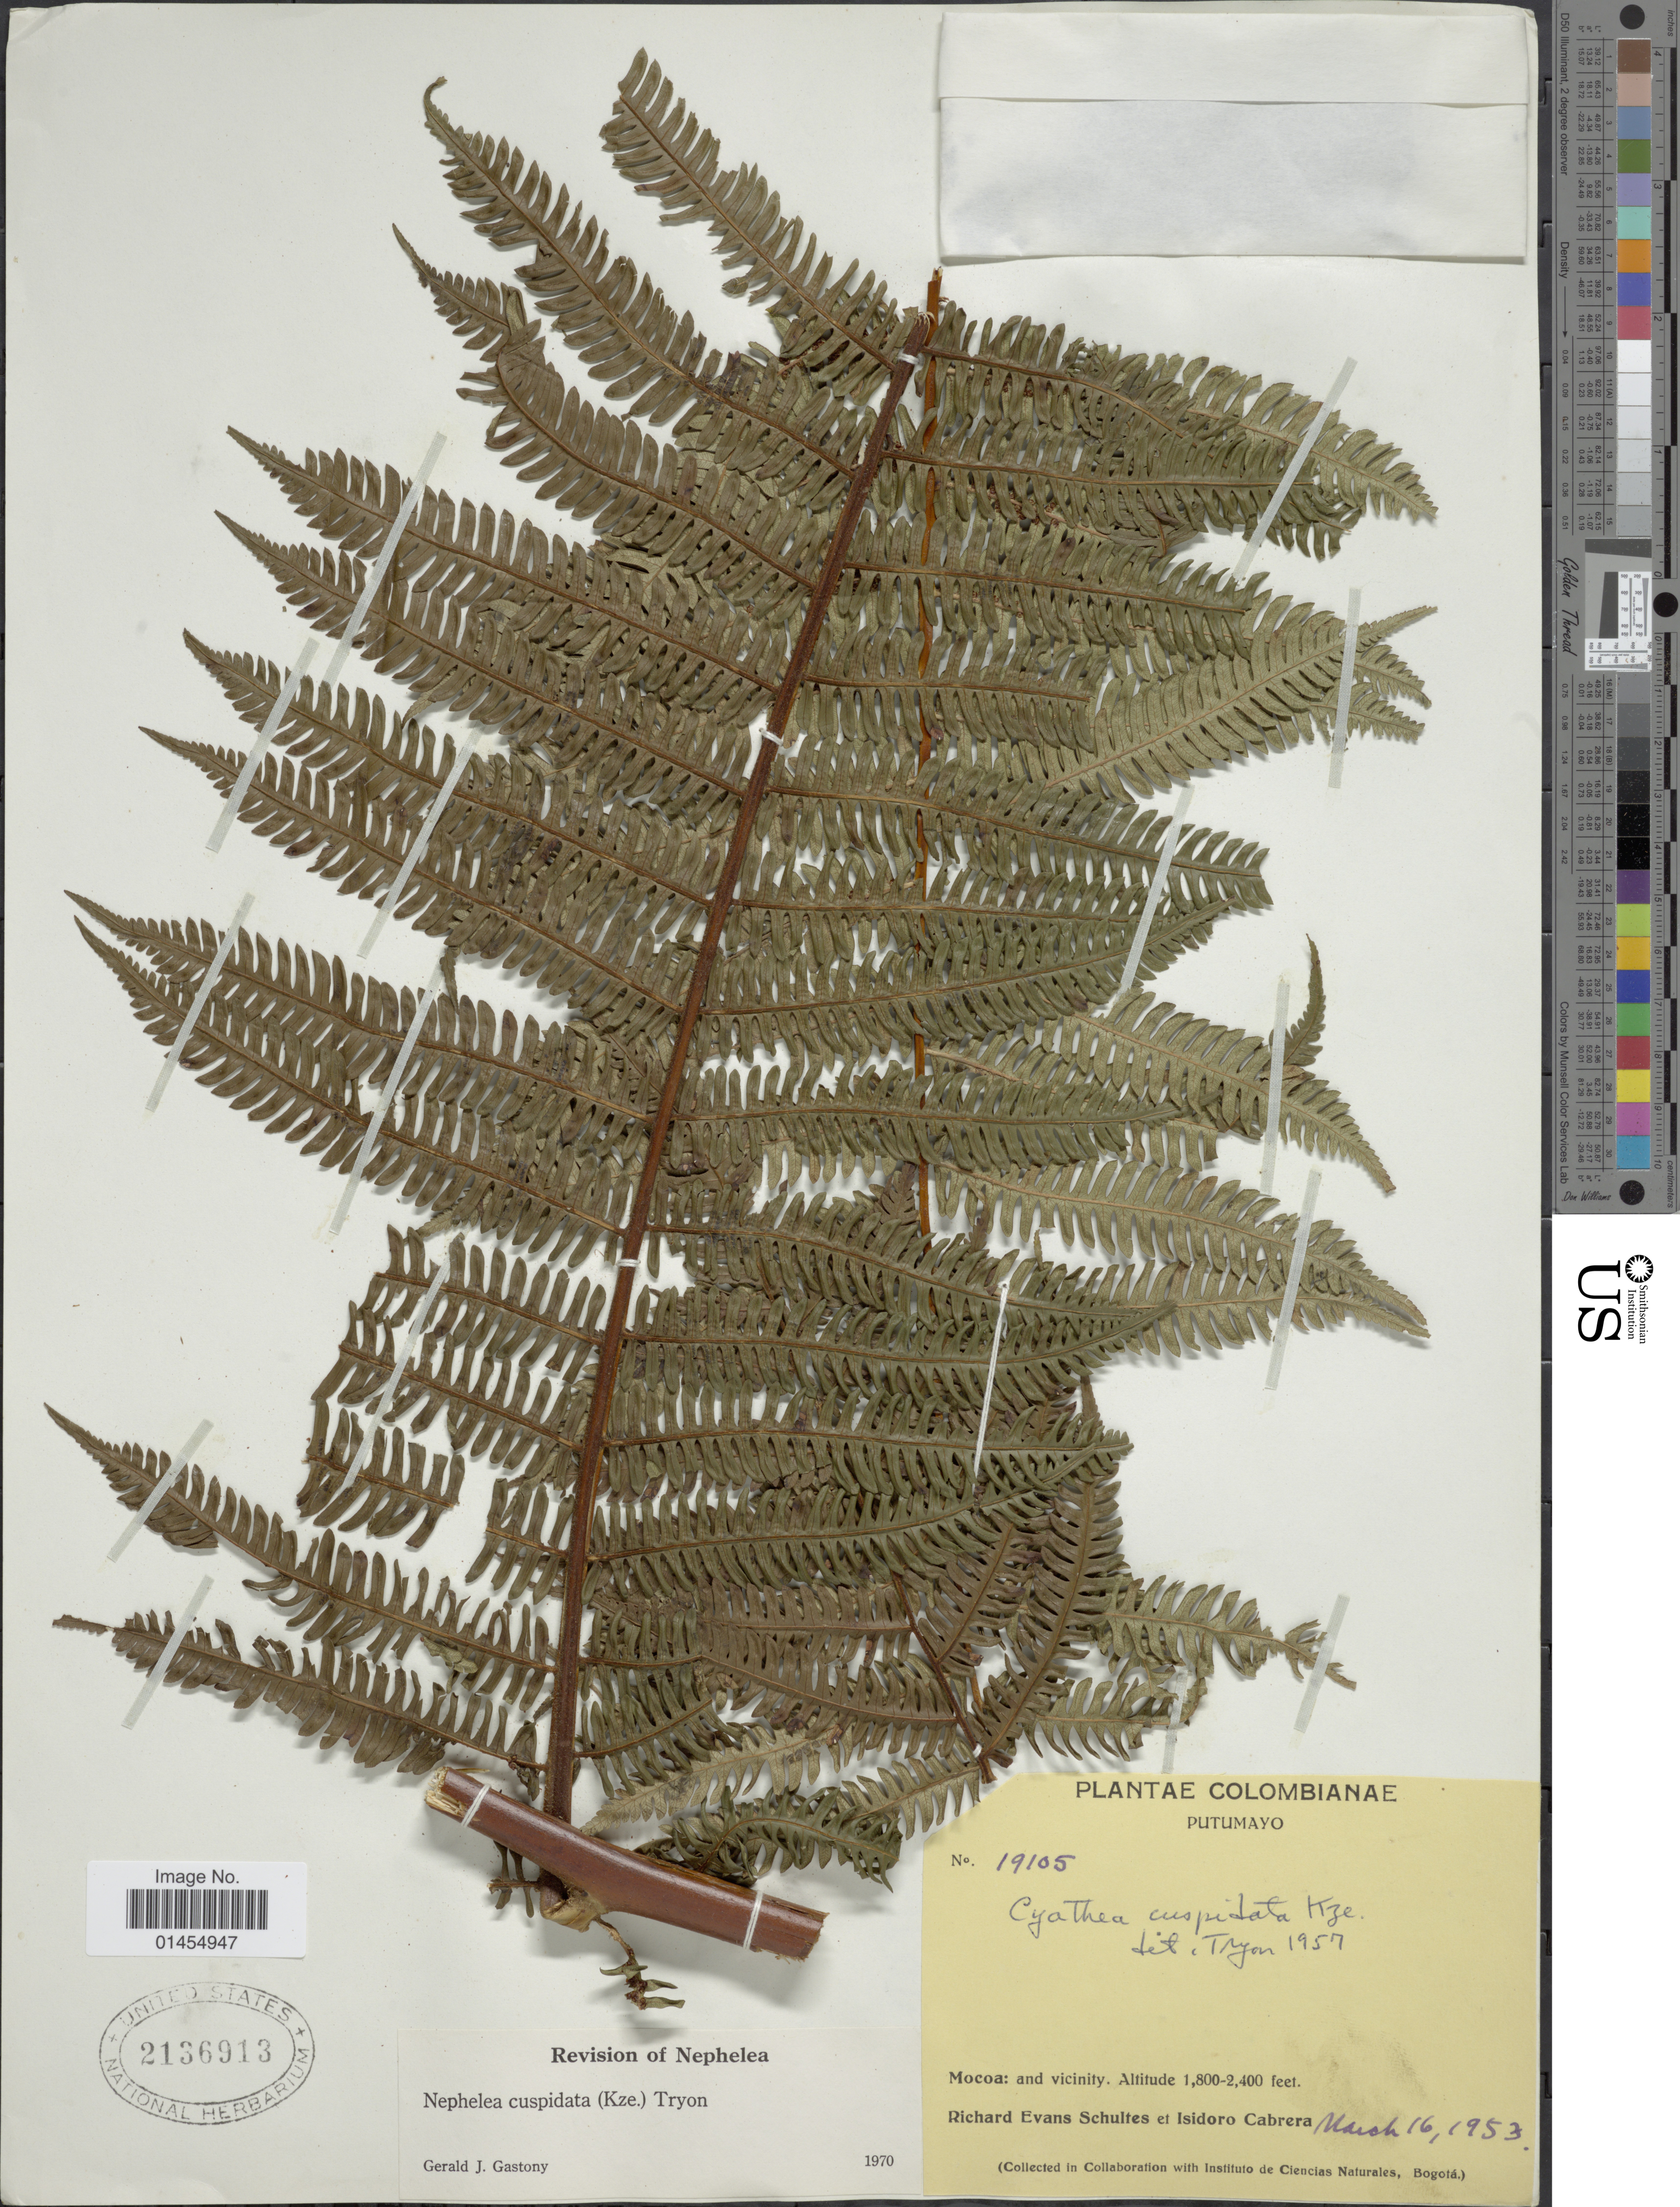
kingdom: Plantae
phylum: Tracheophyta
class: Polypodiopsida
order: Cyatheales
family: Cyatheaceae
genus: Alsophila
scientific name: Alsophila cuspidata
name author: (Kunze) D.S. Conant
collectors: R. E. Schultes & I. Cabrera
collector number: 19105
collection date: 1953-03-16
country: Colombia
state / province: Putumayo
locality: Mocoa: and vicinity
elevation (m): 549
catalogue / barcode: US 2136913